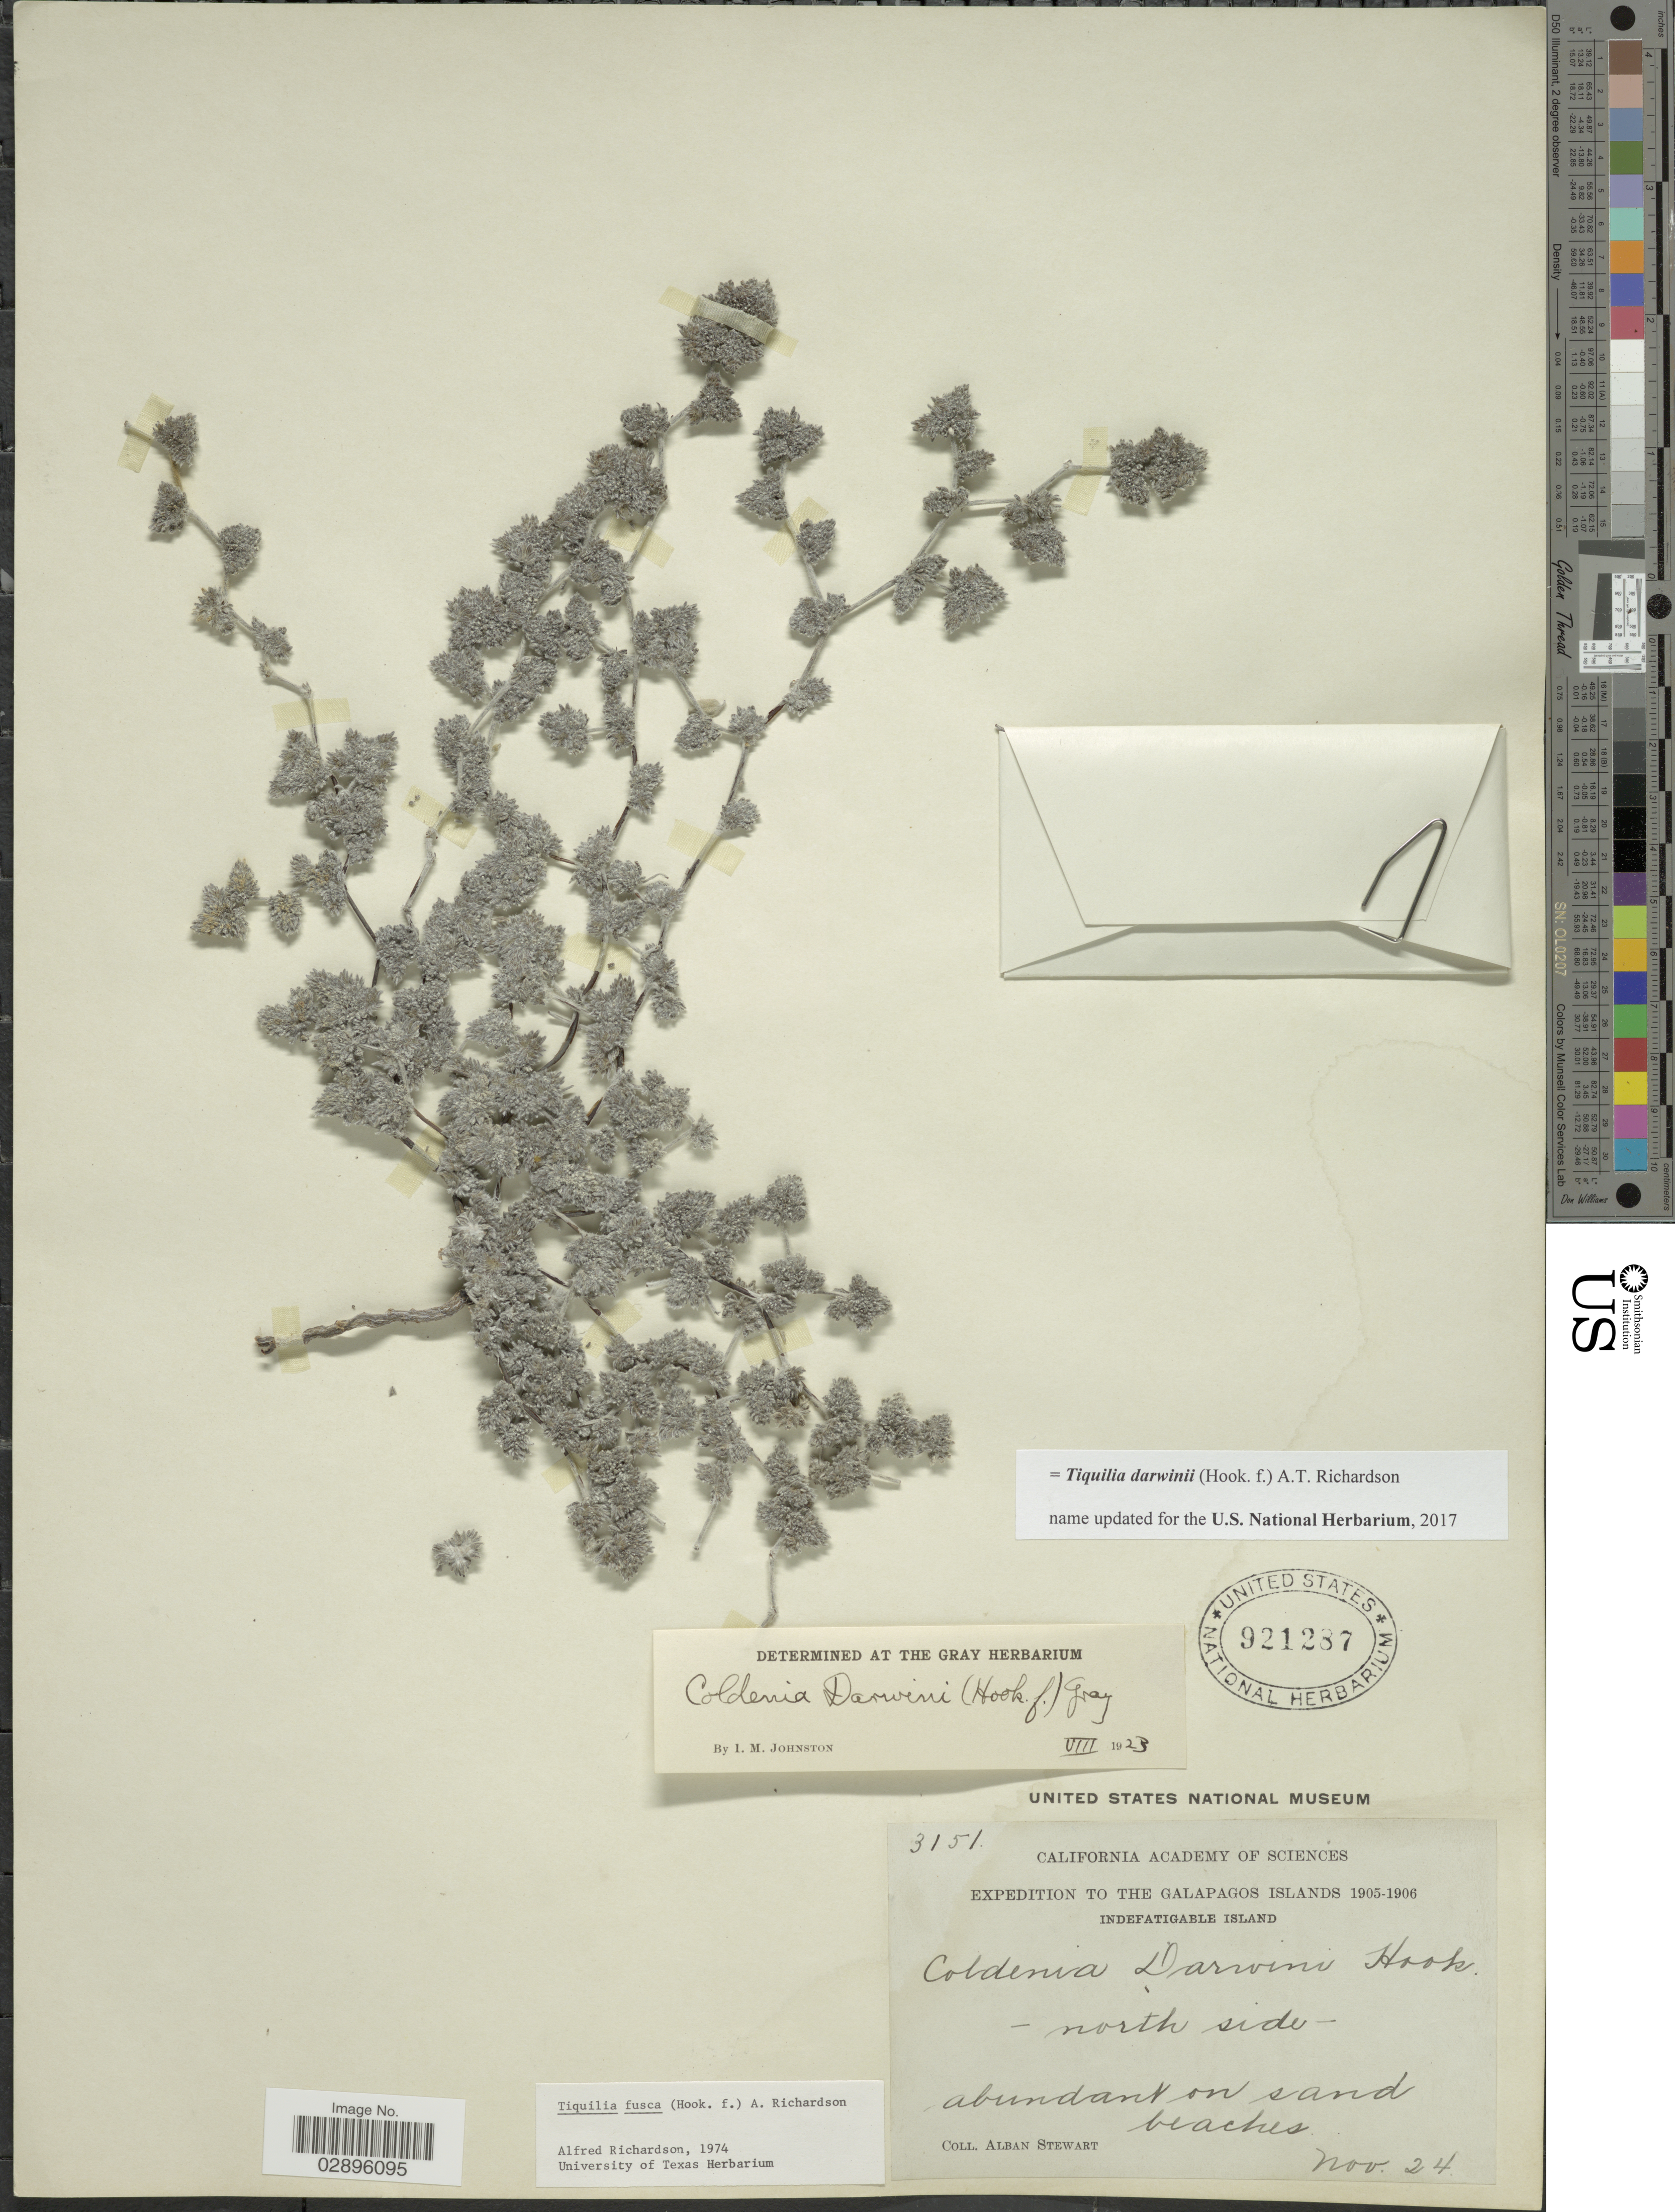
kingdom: Plantae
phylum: Tracheophyta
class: Magnoliopsida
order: Boraginales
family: Ehretiaceae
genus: Tiquilia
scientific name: Tiquilia darwinii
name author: (Hook. f.) A.T. Richardson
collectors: A. Stewart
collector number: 3151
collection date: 1905-11-24/1906-11-24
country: Ecuador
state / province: Colón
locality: The Galapagos Islands. Indefatigable Island. - north side -.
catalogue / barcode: US 921287